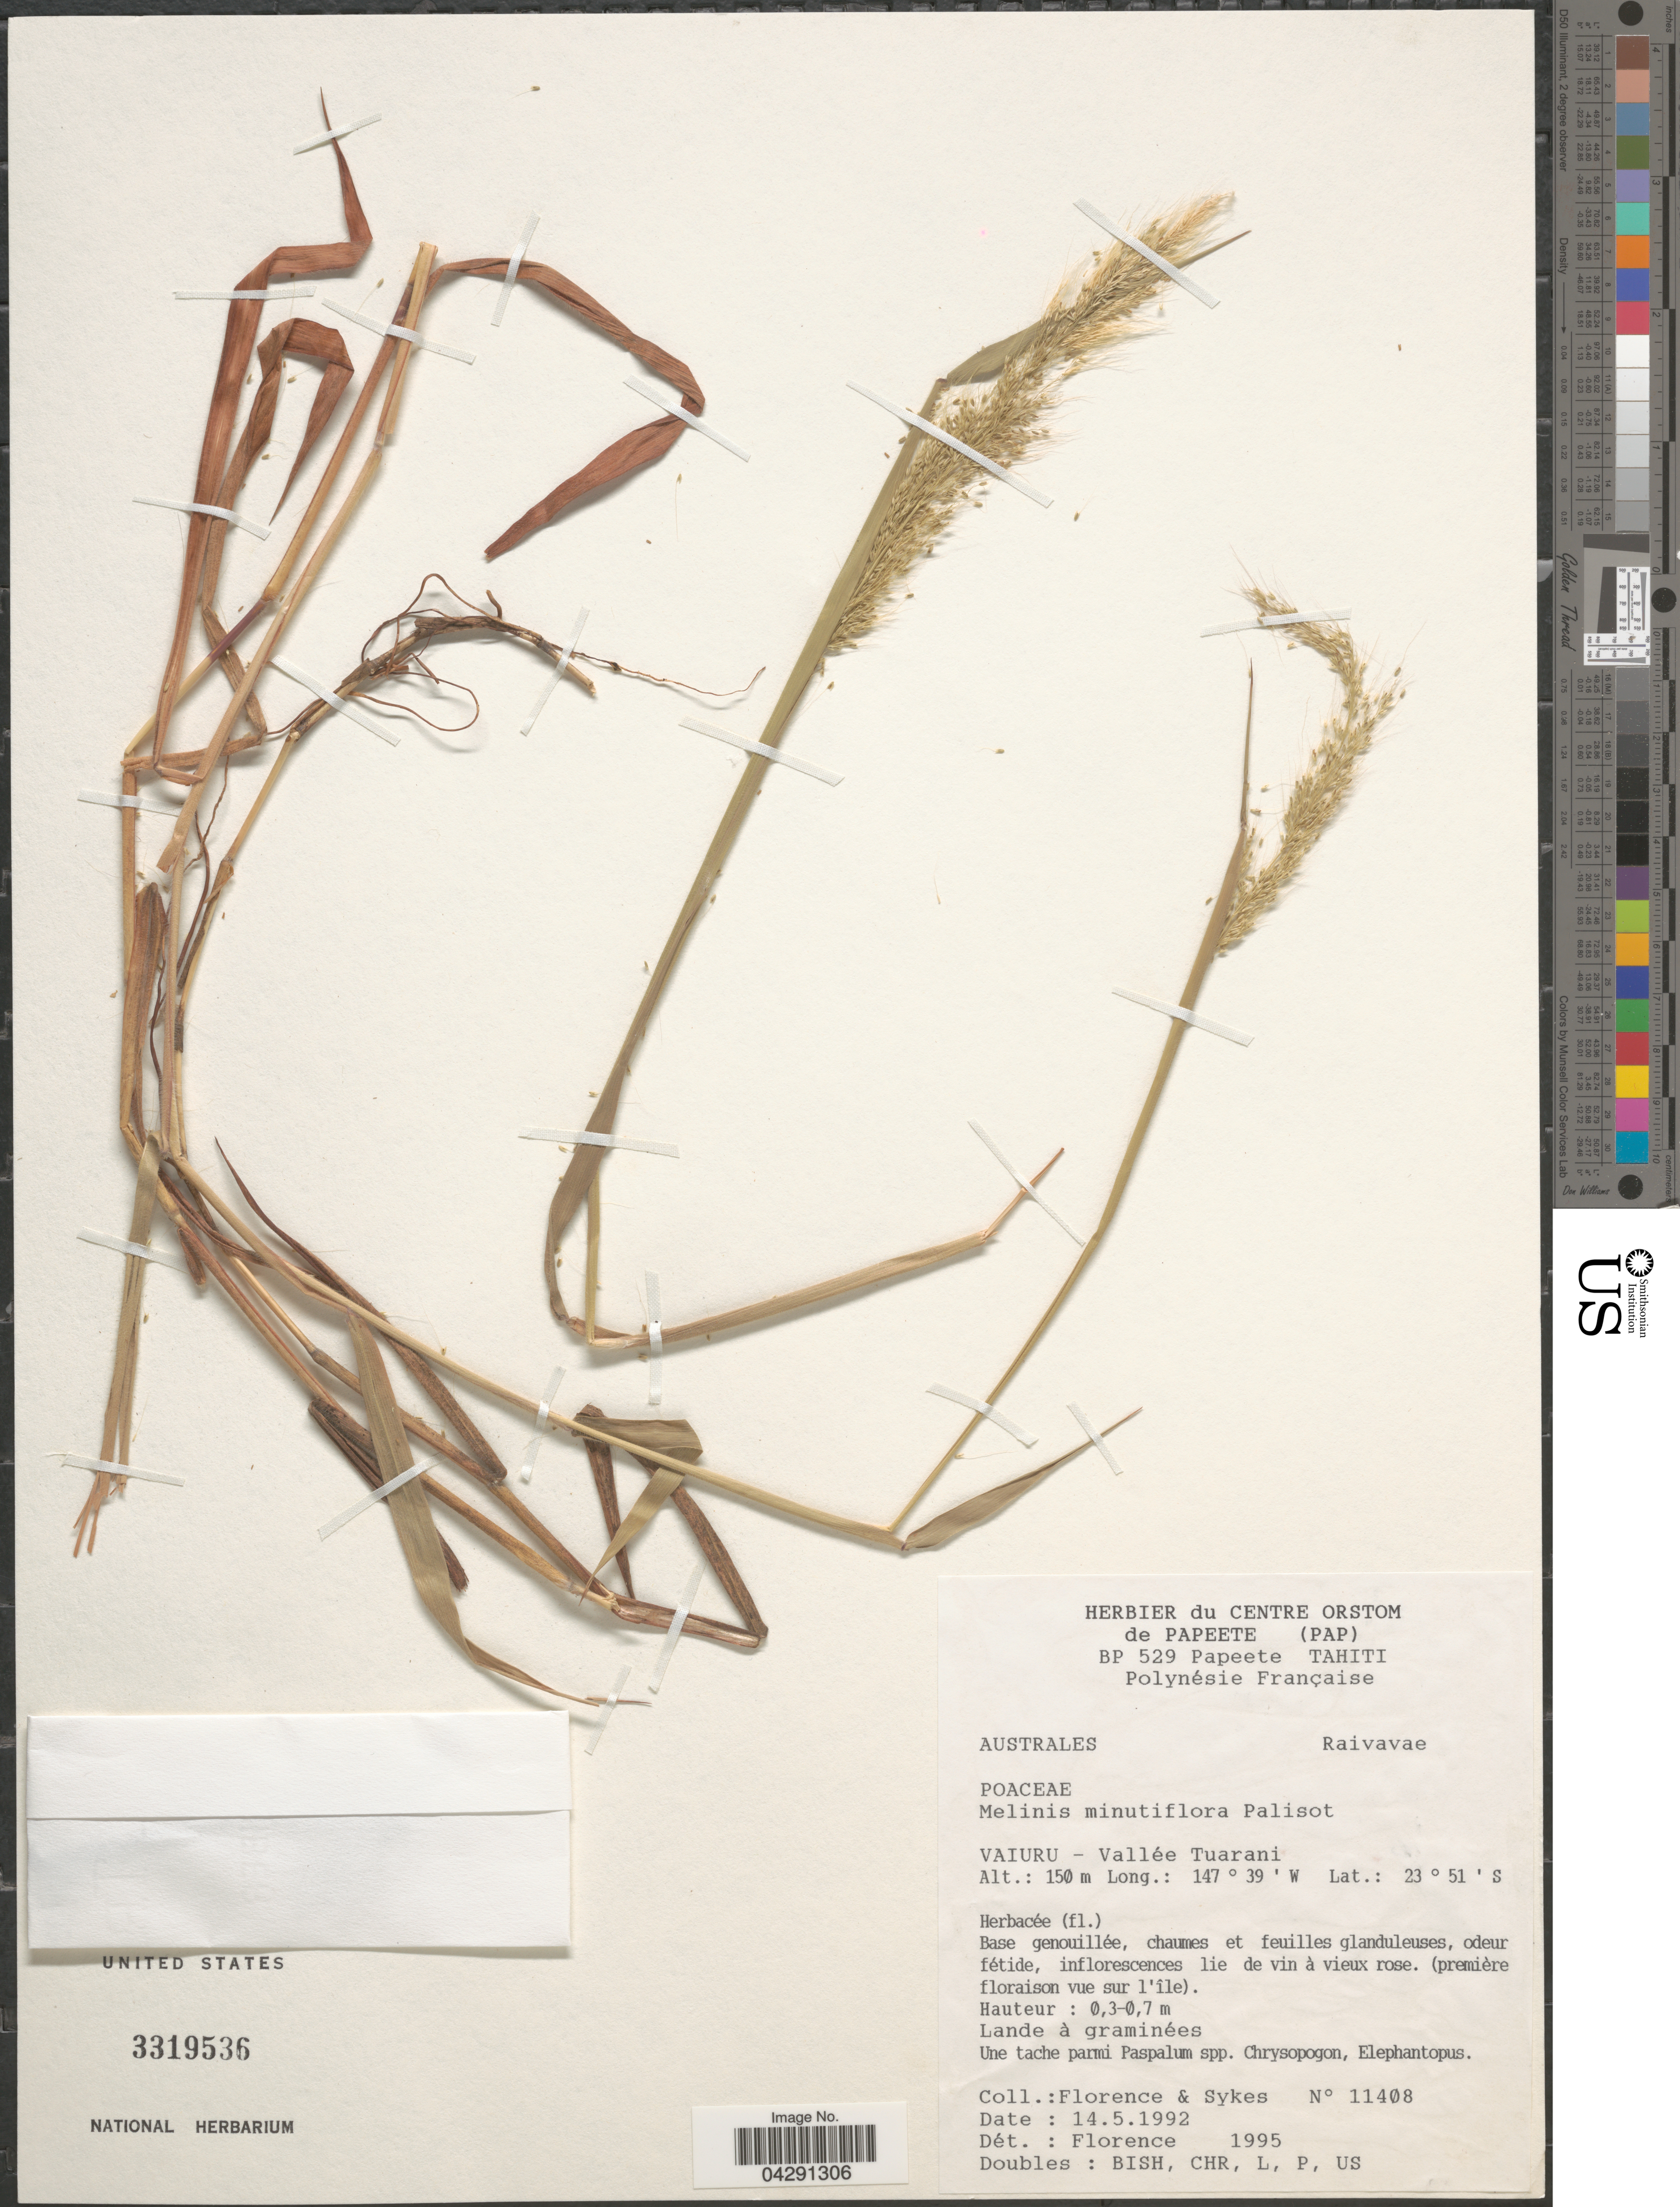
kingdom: Plantae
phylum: Tracheophyta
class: Liliopsida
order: Poales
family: Poaceae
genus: Melinis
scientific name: Melinis minutiflora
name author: P. Beauv.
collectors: -. Florence & Sykes, --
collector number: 11408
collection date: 1992-05-14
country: French Polynesia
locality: Polynésie Française. Australes. Vaiuru-Vallée Tuarani.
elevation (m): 150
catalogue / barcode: US 3319536